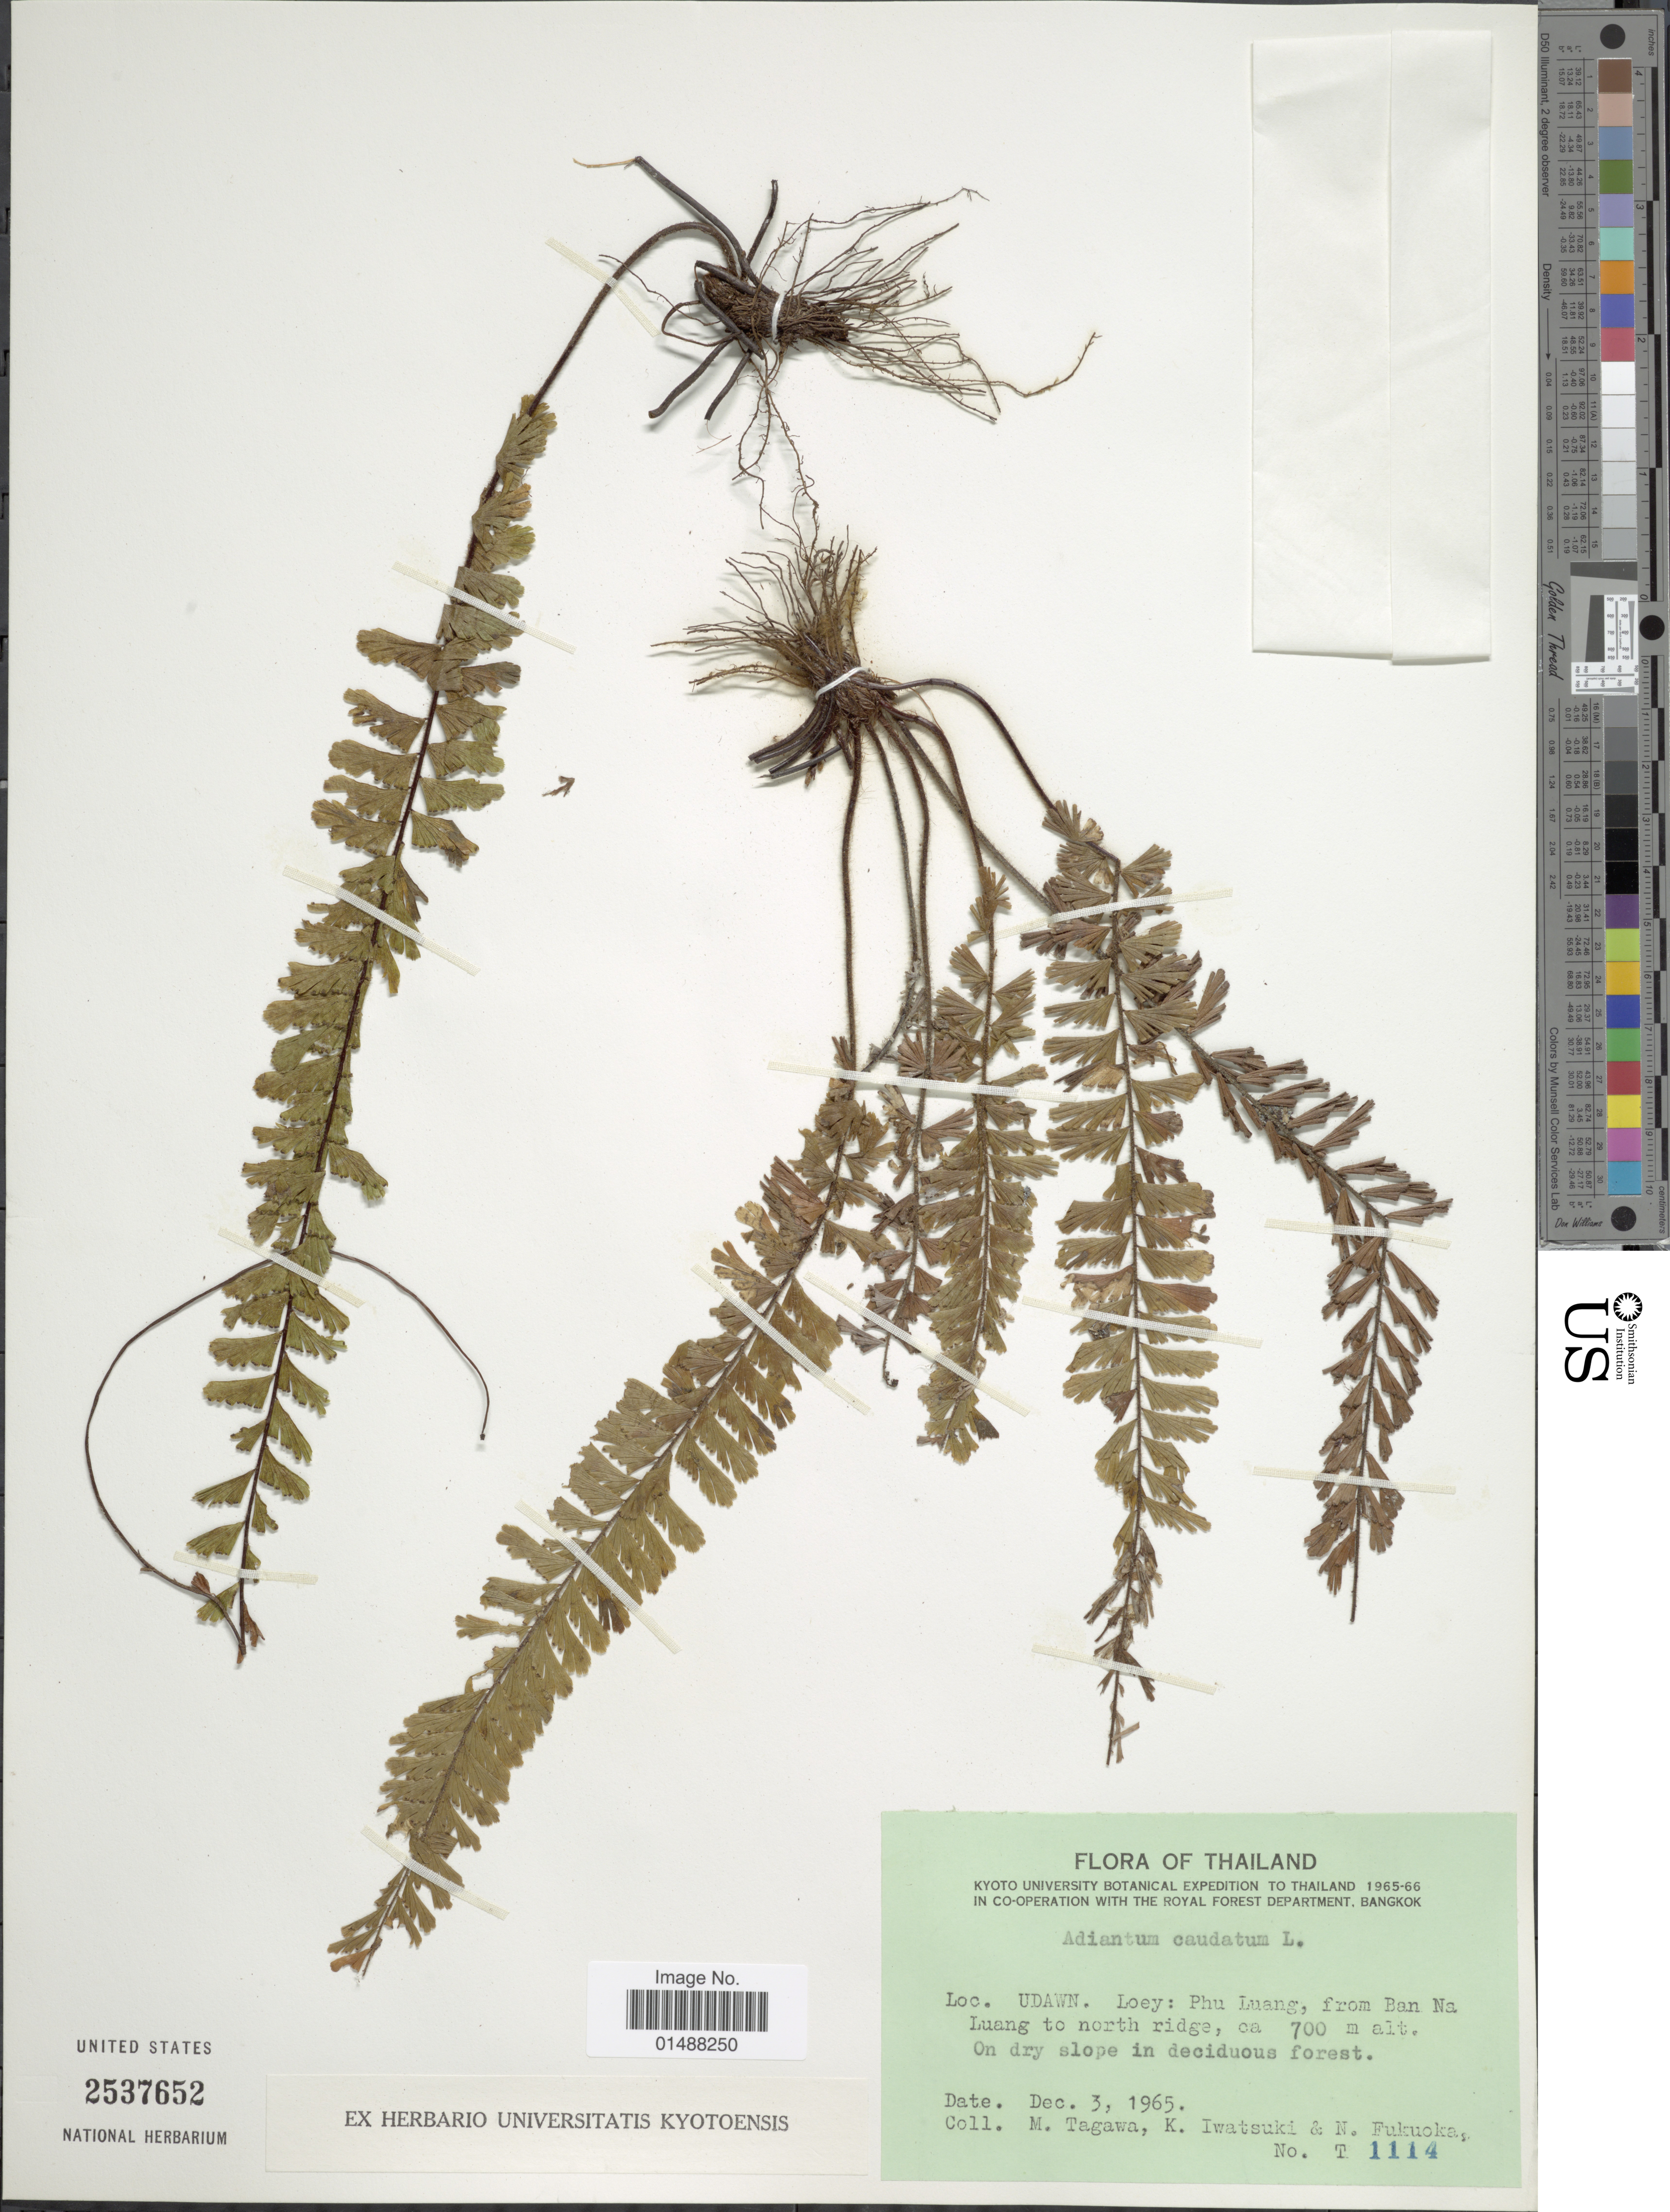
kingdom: Plantae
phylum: Tracheophyta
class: Polypodiopsida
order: Polypodiales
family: Pteridaceae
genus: Adiantum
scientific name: Adiantum caudatum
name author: L.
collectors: M. Tagawa, K. Iwatsuki & N. Fukuoka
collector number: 1114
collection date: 1965-12-03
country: Thailand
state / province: Loei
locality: Udawn. Loey: Phu Luang, from Ban Na Luang to north ridge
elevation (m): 700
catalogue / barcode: US 2537652